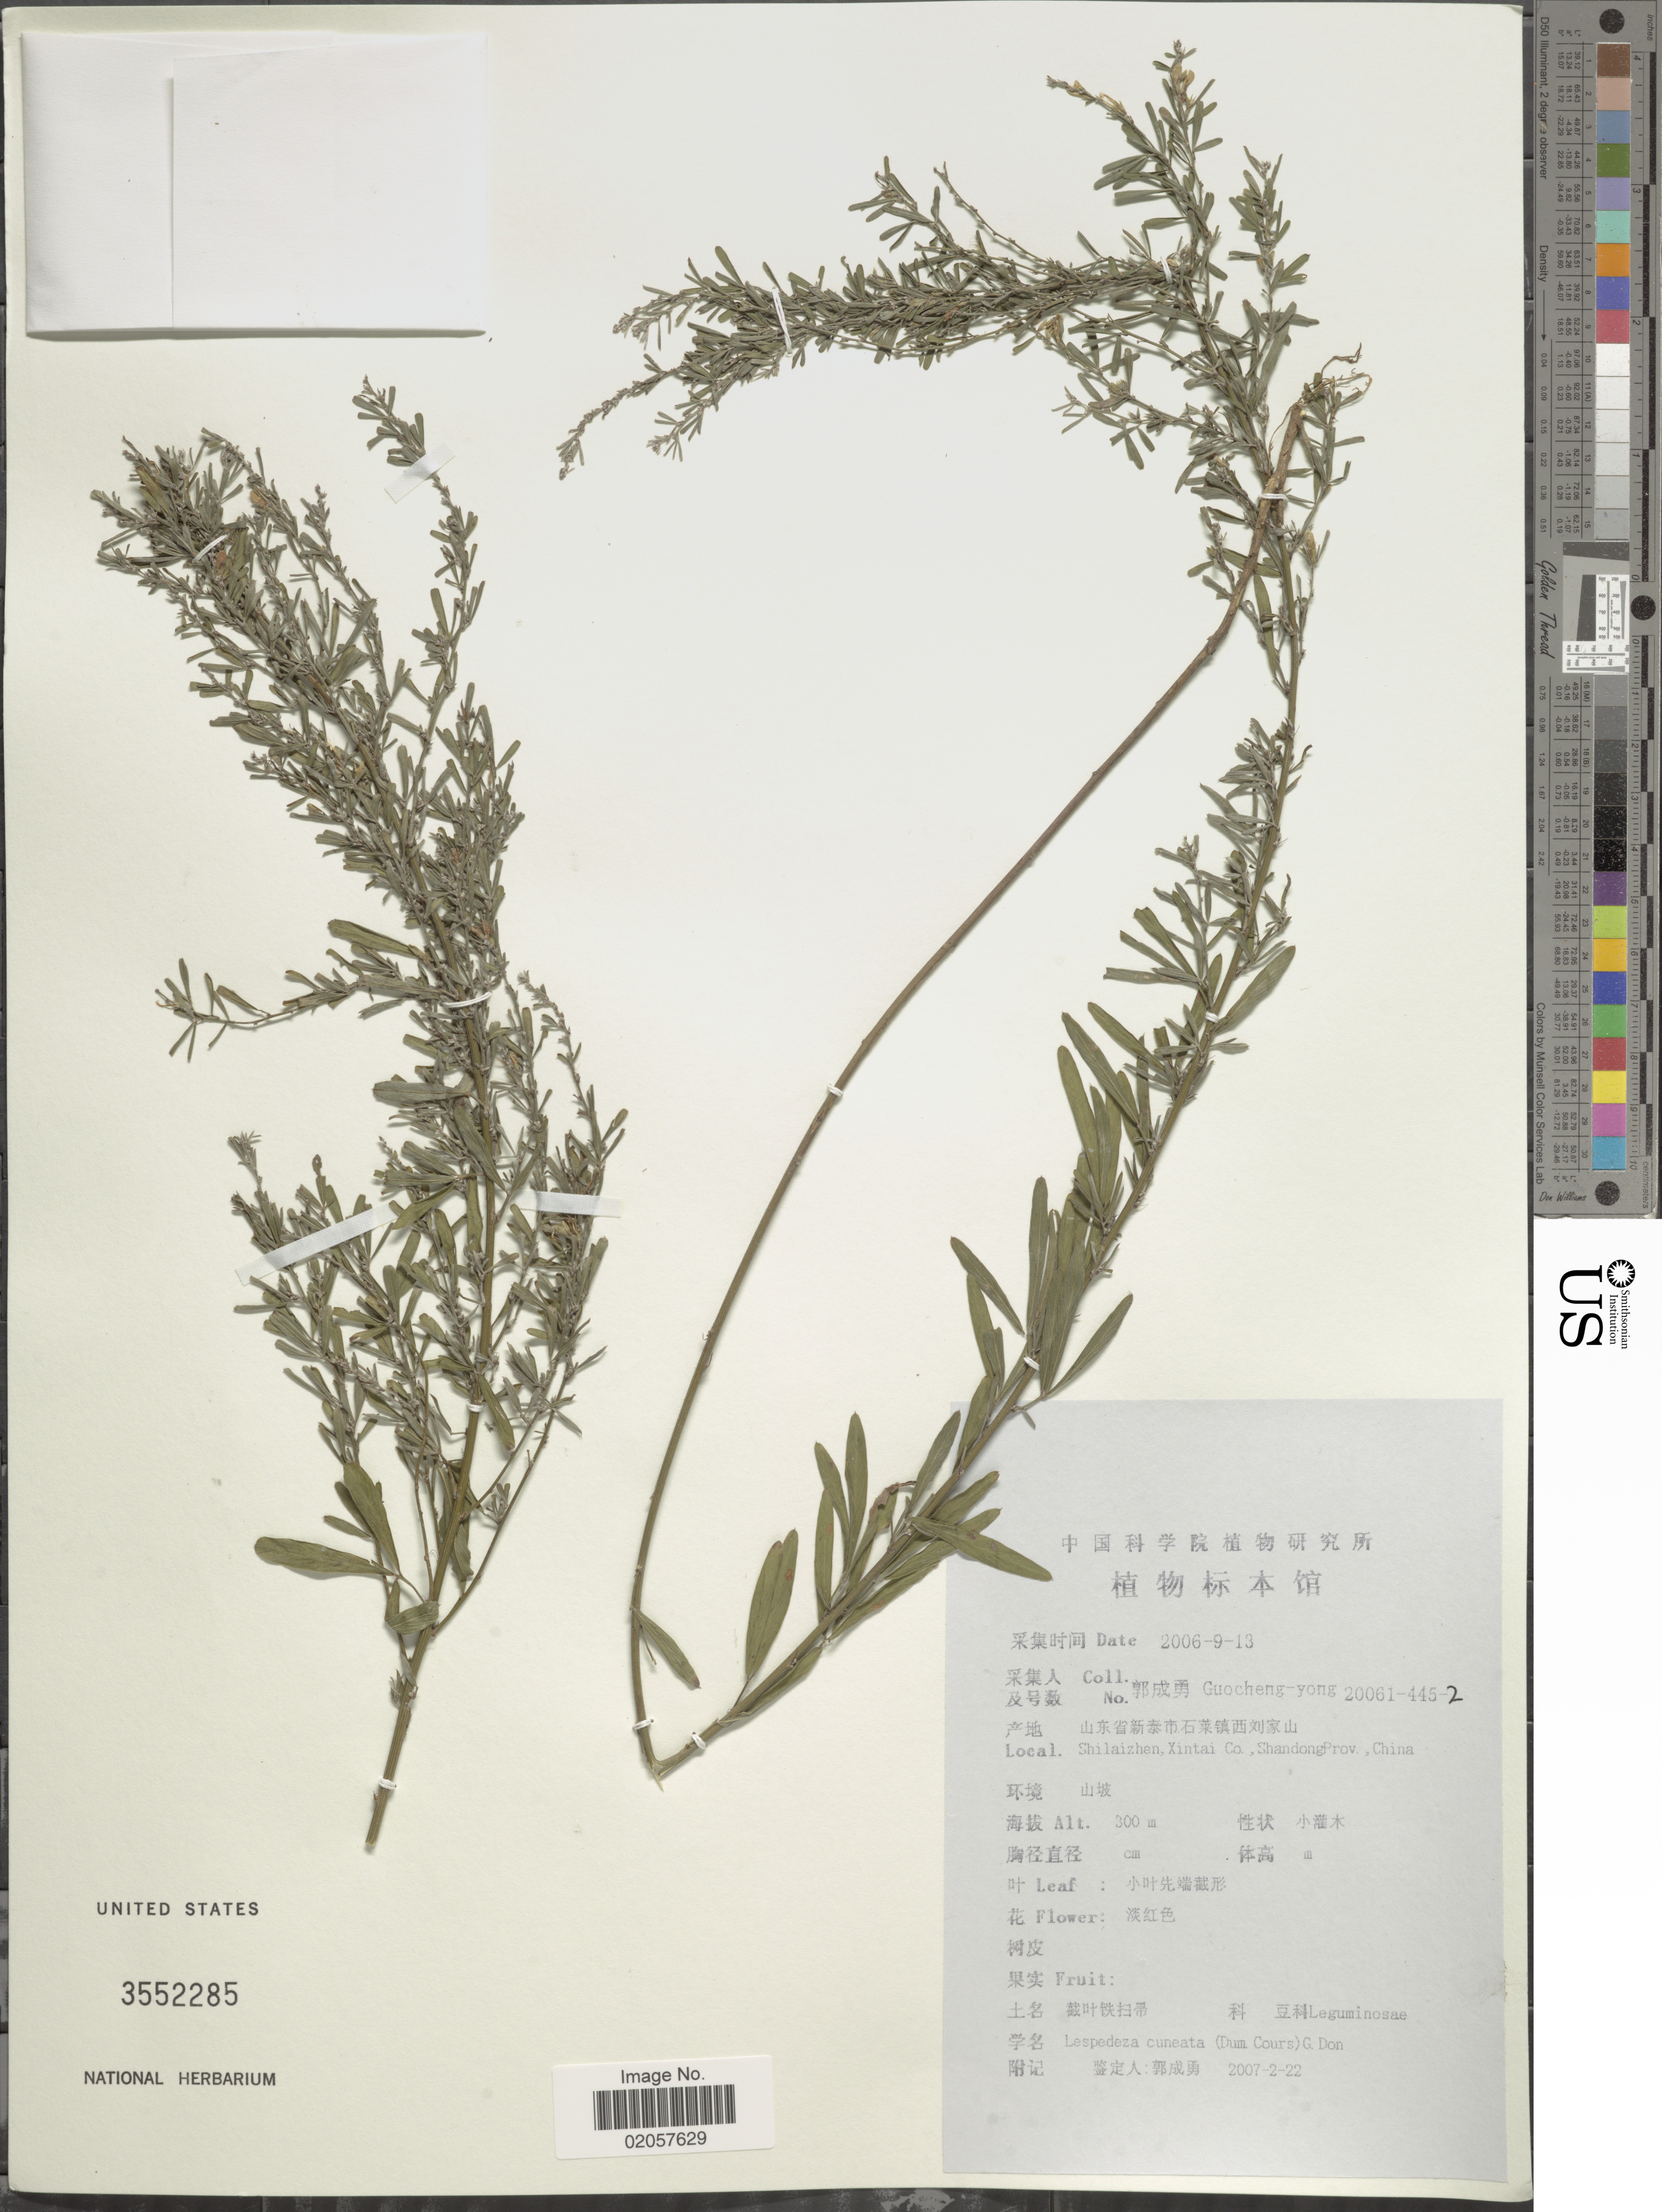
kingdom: Plantae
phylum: Tracheophyta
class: Magnoliopsida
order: Fabales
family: Fabaceae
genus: Lespedeza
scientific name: Lespedeza cuneata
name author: (Dum. Cours.) G. Don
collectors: Guo cheng-yong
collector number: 20061-445-2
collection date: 2006-09-13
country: China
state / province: Shandong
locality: Shilaizhen, Xintai Co.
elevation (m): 300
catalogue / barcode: US 3552285